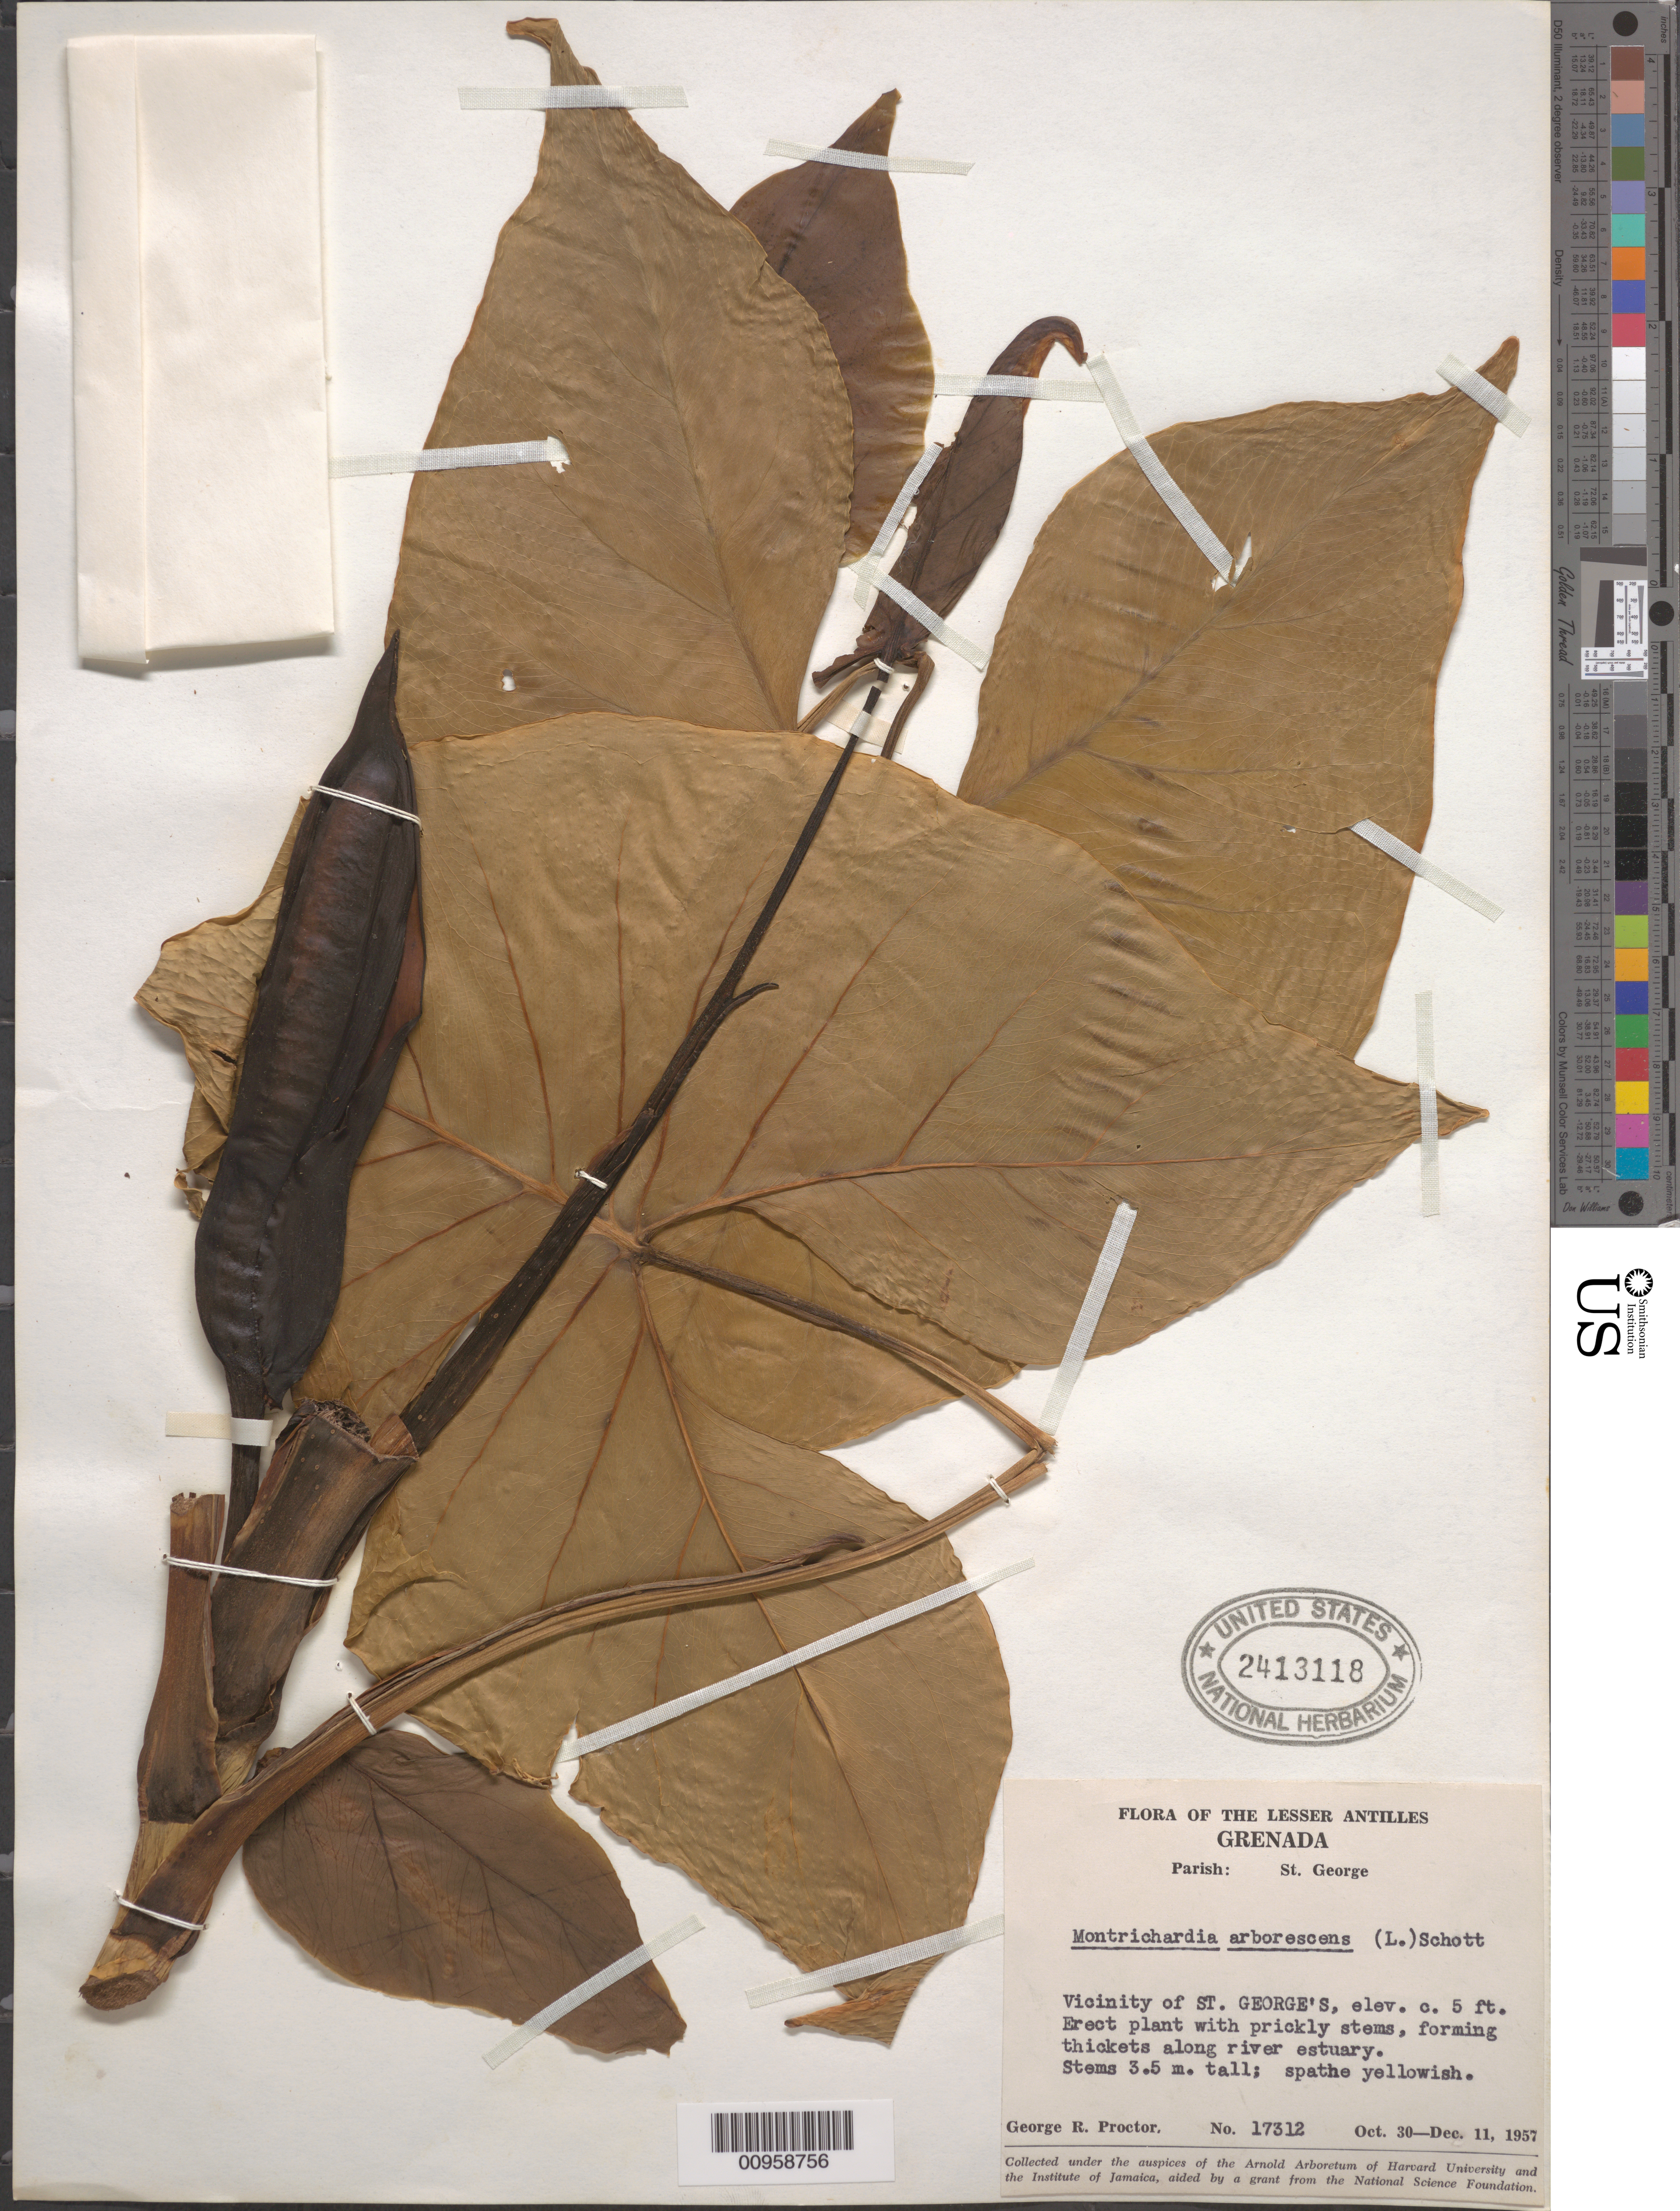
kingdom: Plantae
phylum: Tracheophyta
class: Liliopsida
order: Alismatales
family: Araceae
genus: Montrichardia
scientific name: Montrichardia arborescens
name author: (L.) Schott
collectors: G. R. Proctor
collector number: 17312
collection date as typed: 30 Oct 1957 to 11 Dec 1957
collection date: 1957-10-30/1957-12-11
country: Grenada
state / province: Saint George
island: Grenada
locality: Vicinity of St. George's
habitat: Along river estuary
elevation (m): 2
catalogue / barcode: US 2413118